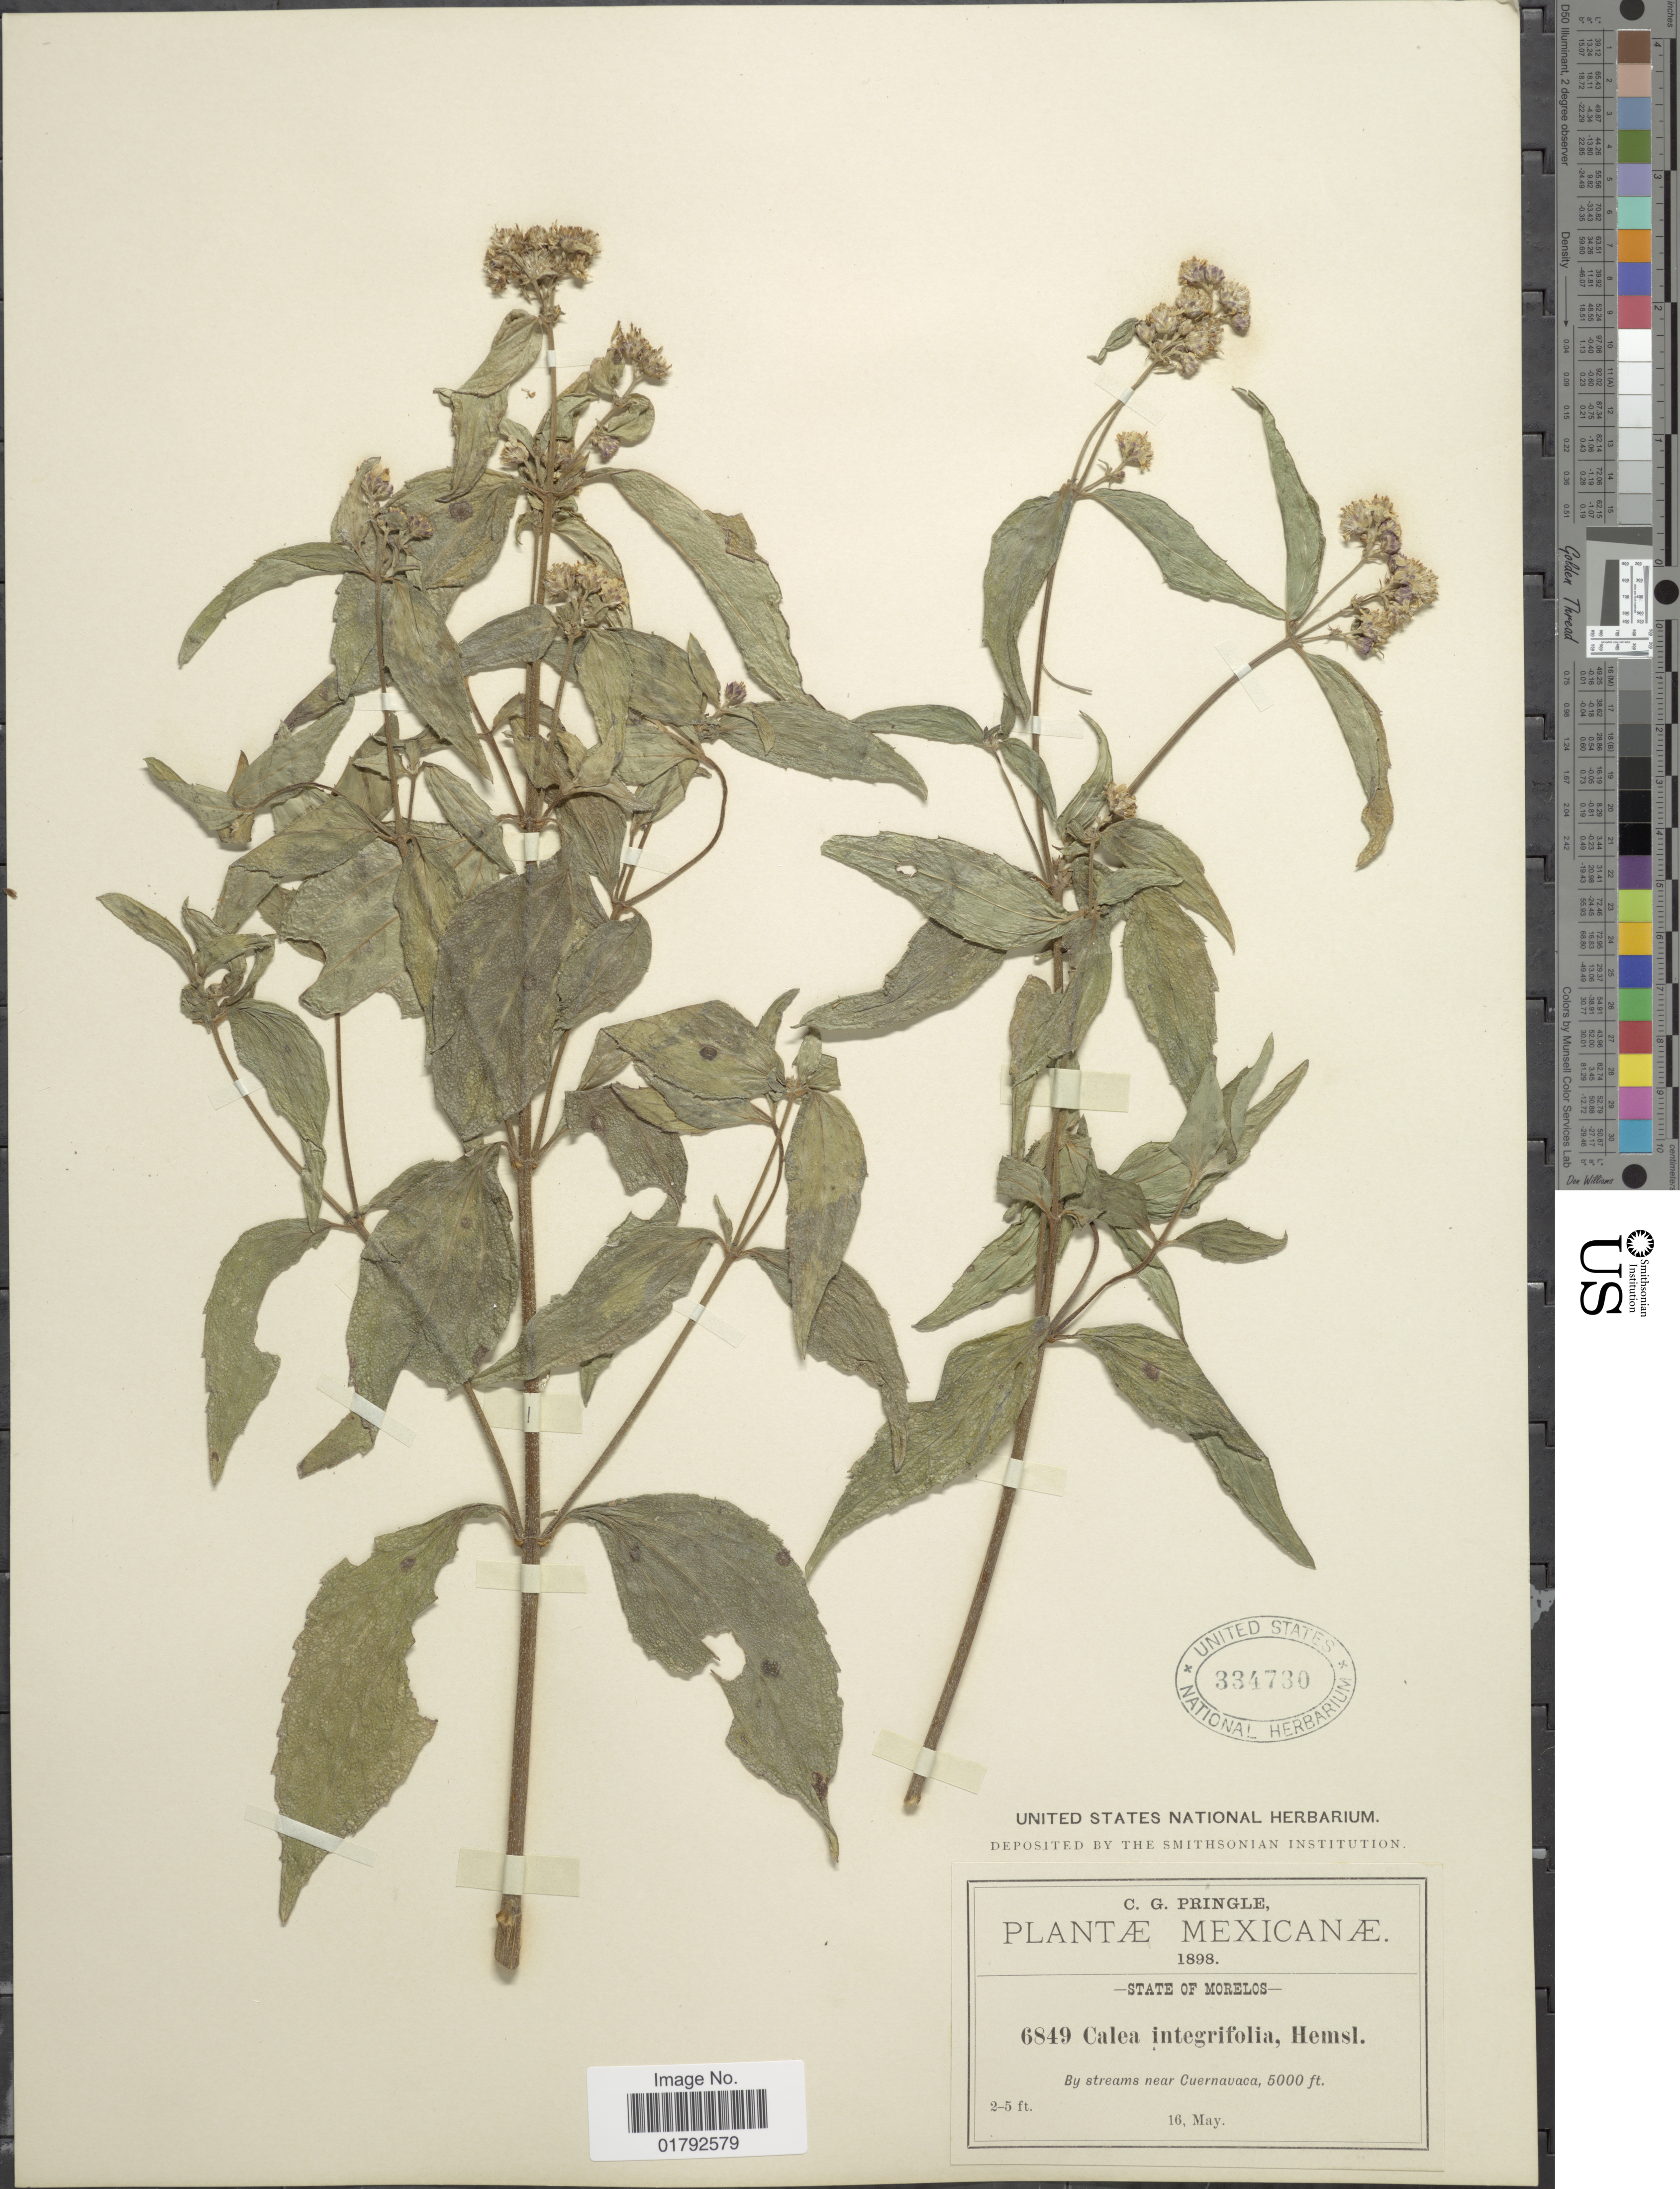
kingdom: Plantae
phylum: Tracheophyta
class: Magnoliopsida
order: Asterales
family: Asteraceae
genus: Alloispermum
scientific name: Alloispermum integrifolium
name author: (DC.) H. Rob.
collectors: C. G. Pringle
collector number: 6849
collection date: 1898-05-16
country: Mexico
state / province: Morelos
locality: By streams near Cuernavaca.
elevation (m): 1524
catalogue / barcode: US 334730